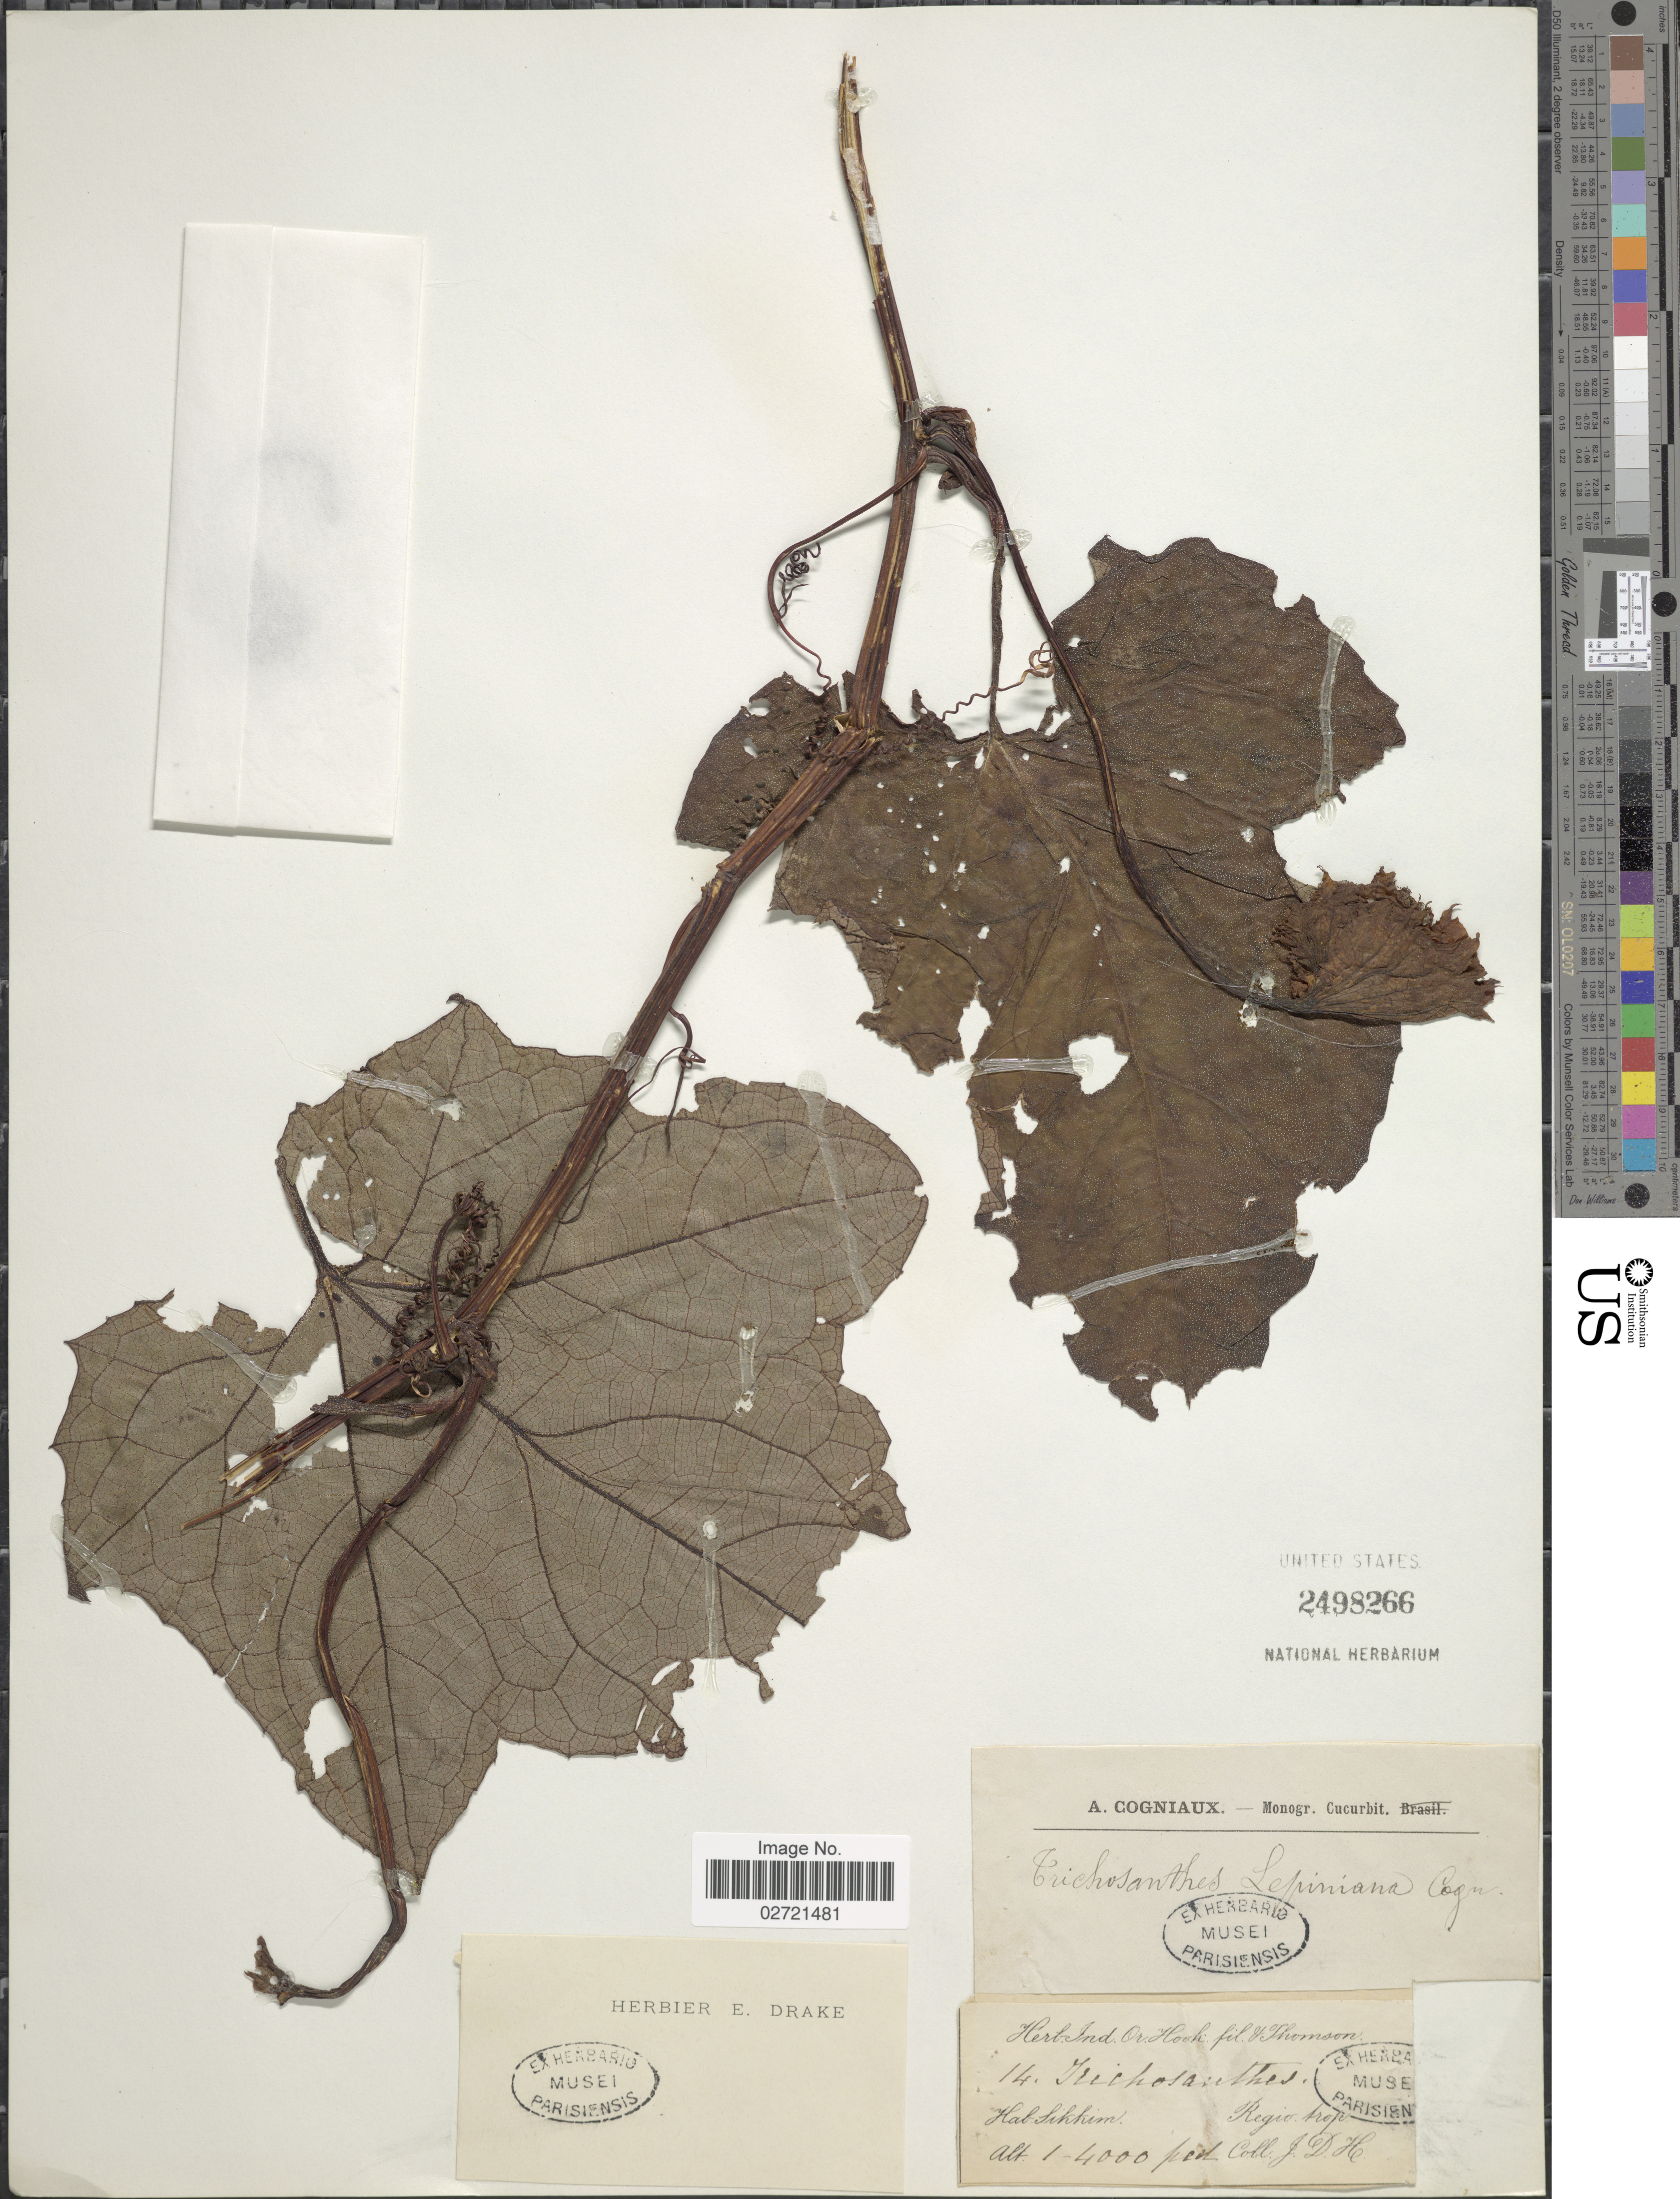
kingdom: Plantae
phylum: Tracheophyta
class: Magnoliopsida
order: Cucurbitales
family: Cucurbitaceae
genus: Trichosanthes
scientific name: Trichosanthes lepiniana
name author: (Naudin) Cogn.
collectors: C. A. Cogniaux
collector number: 14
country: India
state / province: Sikkim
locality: Sikkim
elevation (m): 305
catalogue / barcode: US 2498266